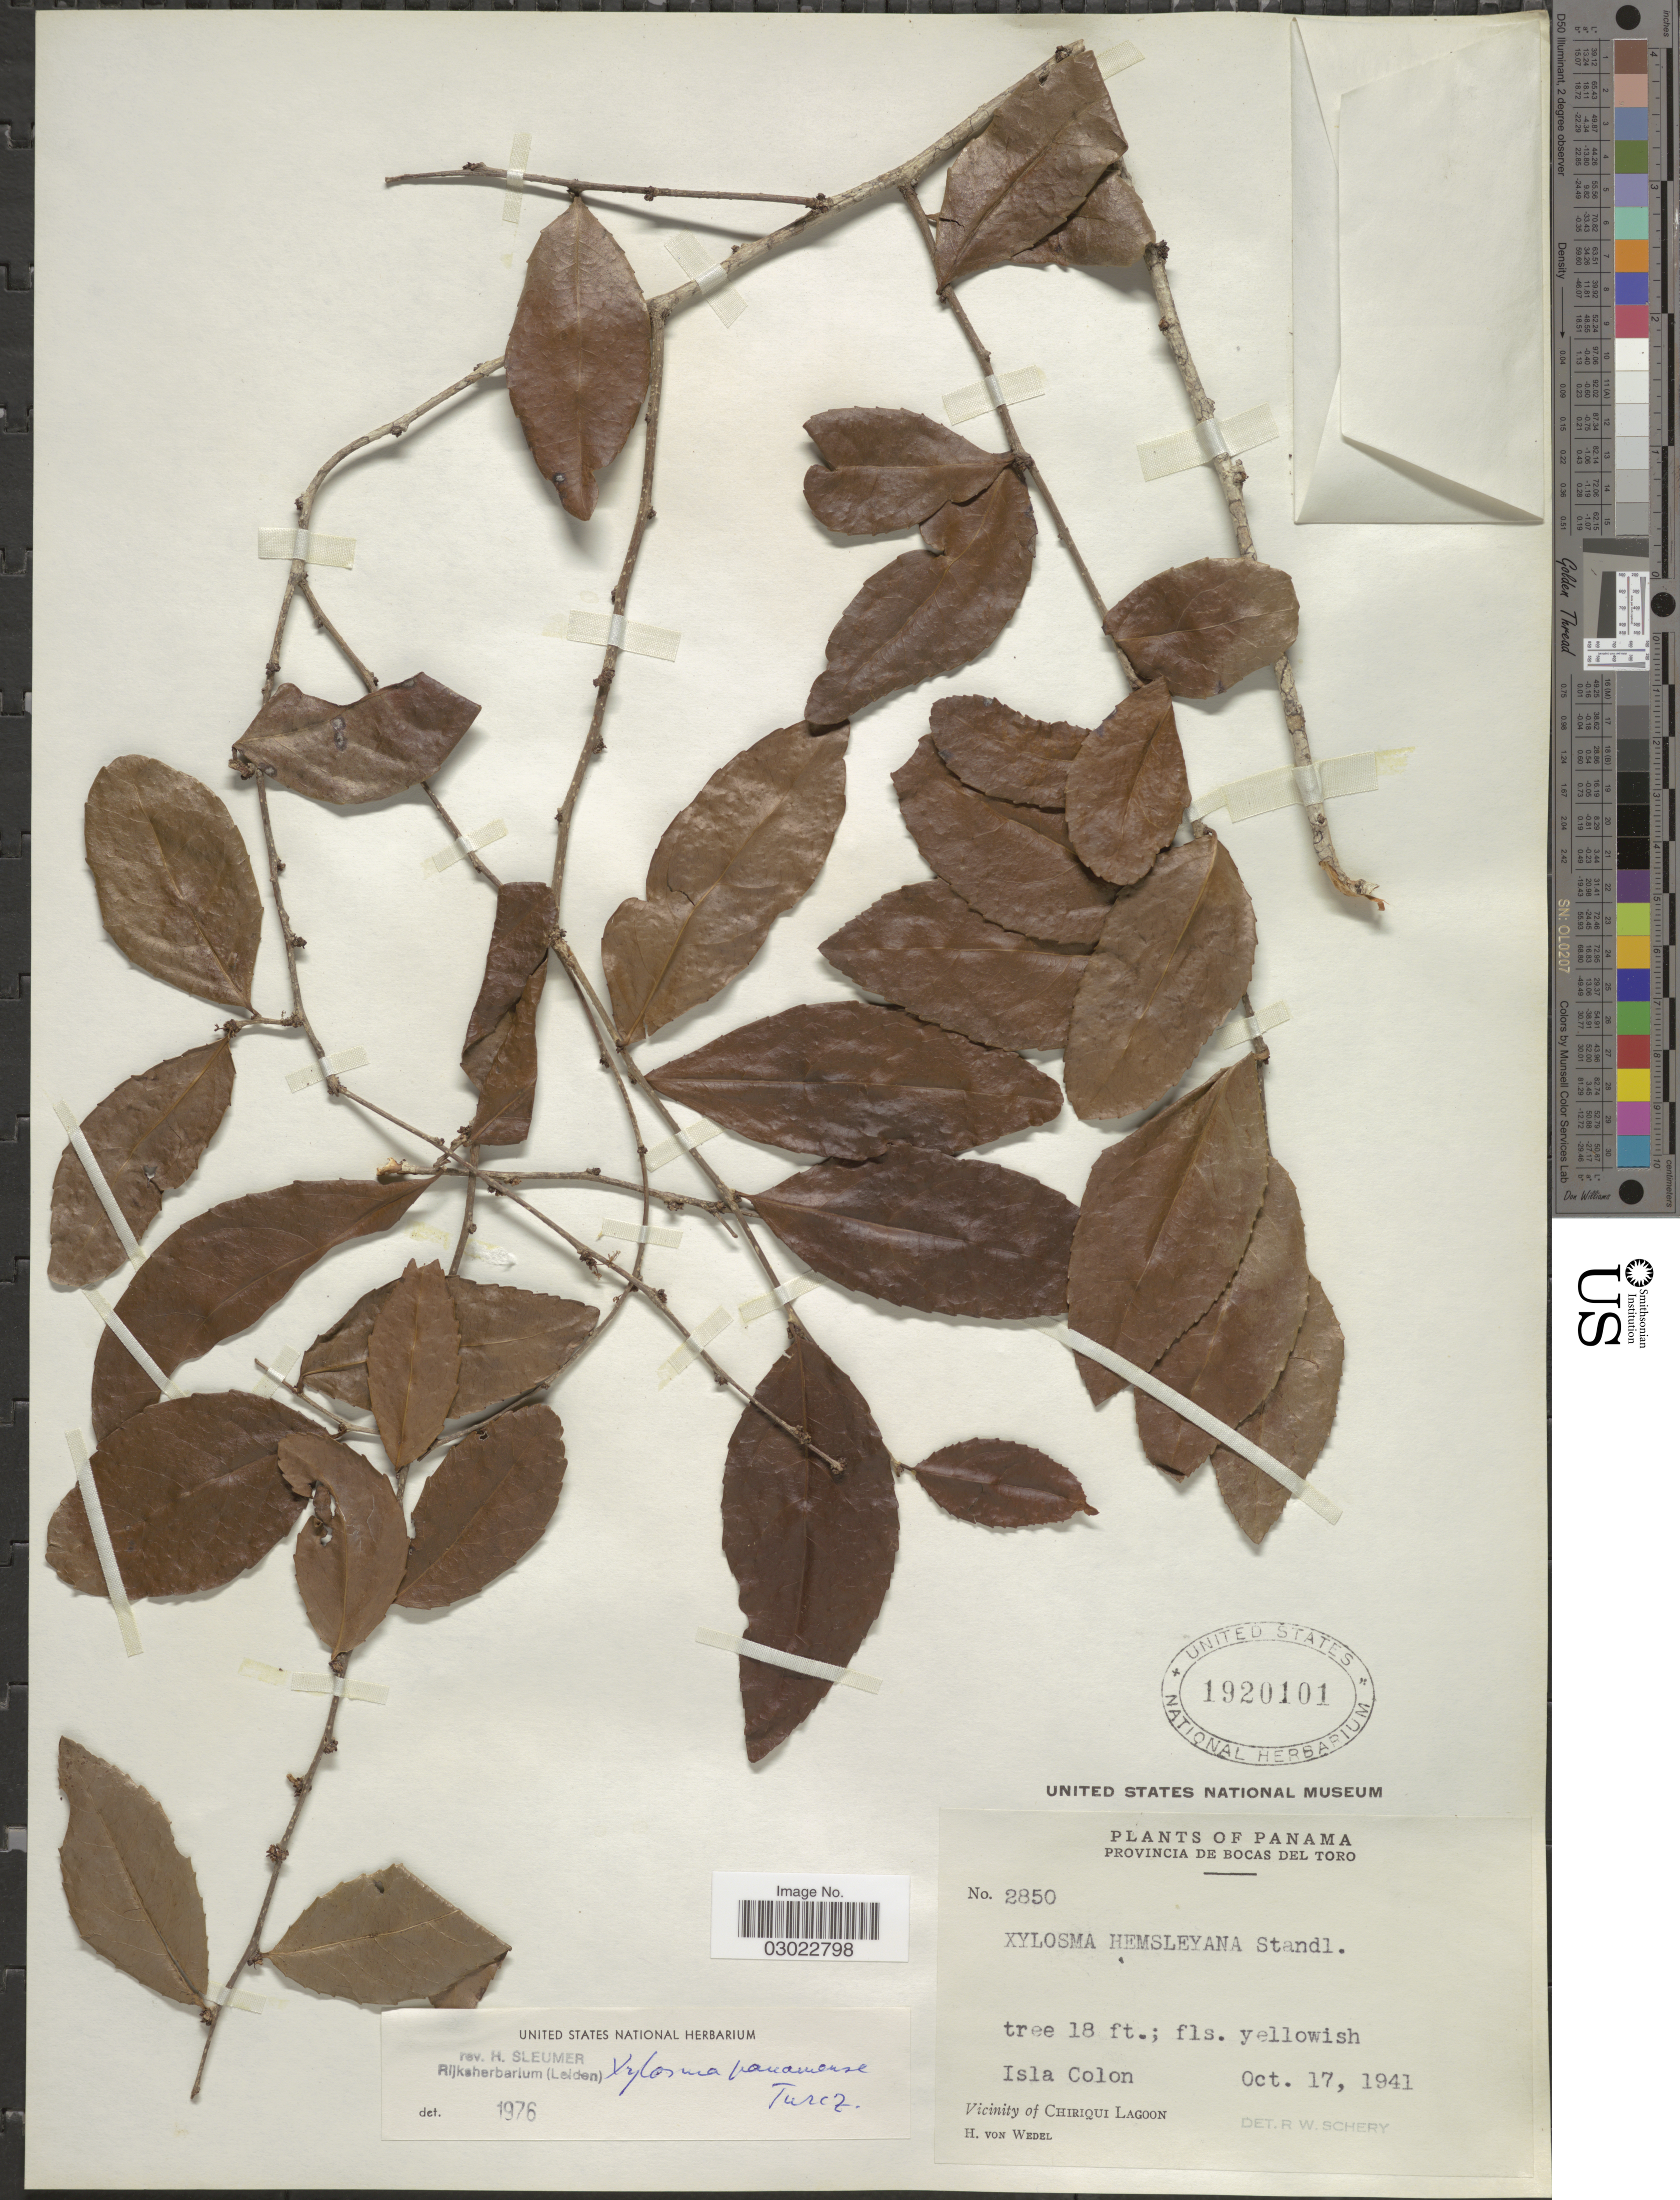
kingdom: Plantae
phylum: Tracheophyta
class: Magnoliopsida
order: Malpighiales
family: Salicaceae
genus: Xylosma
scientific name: Xylosma panamensis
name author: Turcz.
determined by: Sleumer, H. O.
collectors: H. von Wedel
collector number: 2850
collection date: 1941-10-17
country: Panama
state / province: Colón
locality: Isla Colon. Vicinity of Chiriqui Lagoon.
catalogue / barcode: US 1920101